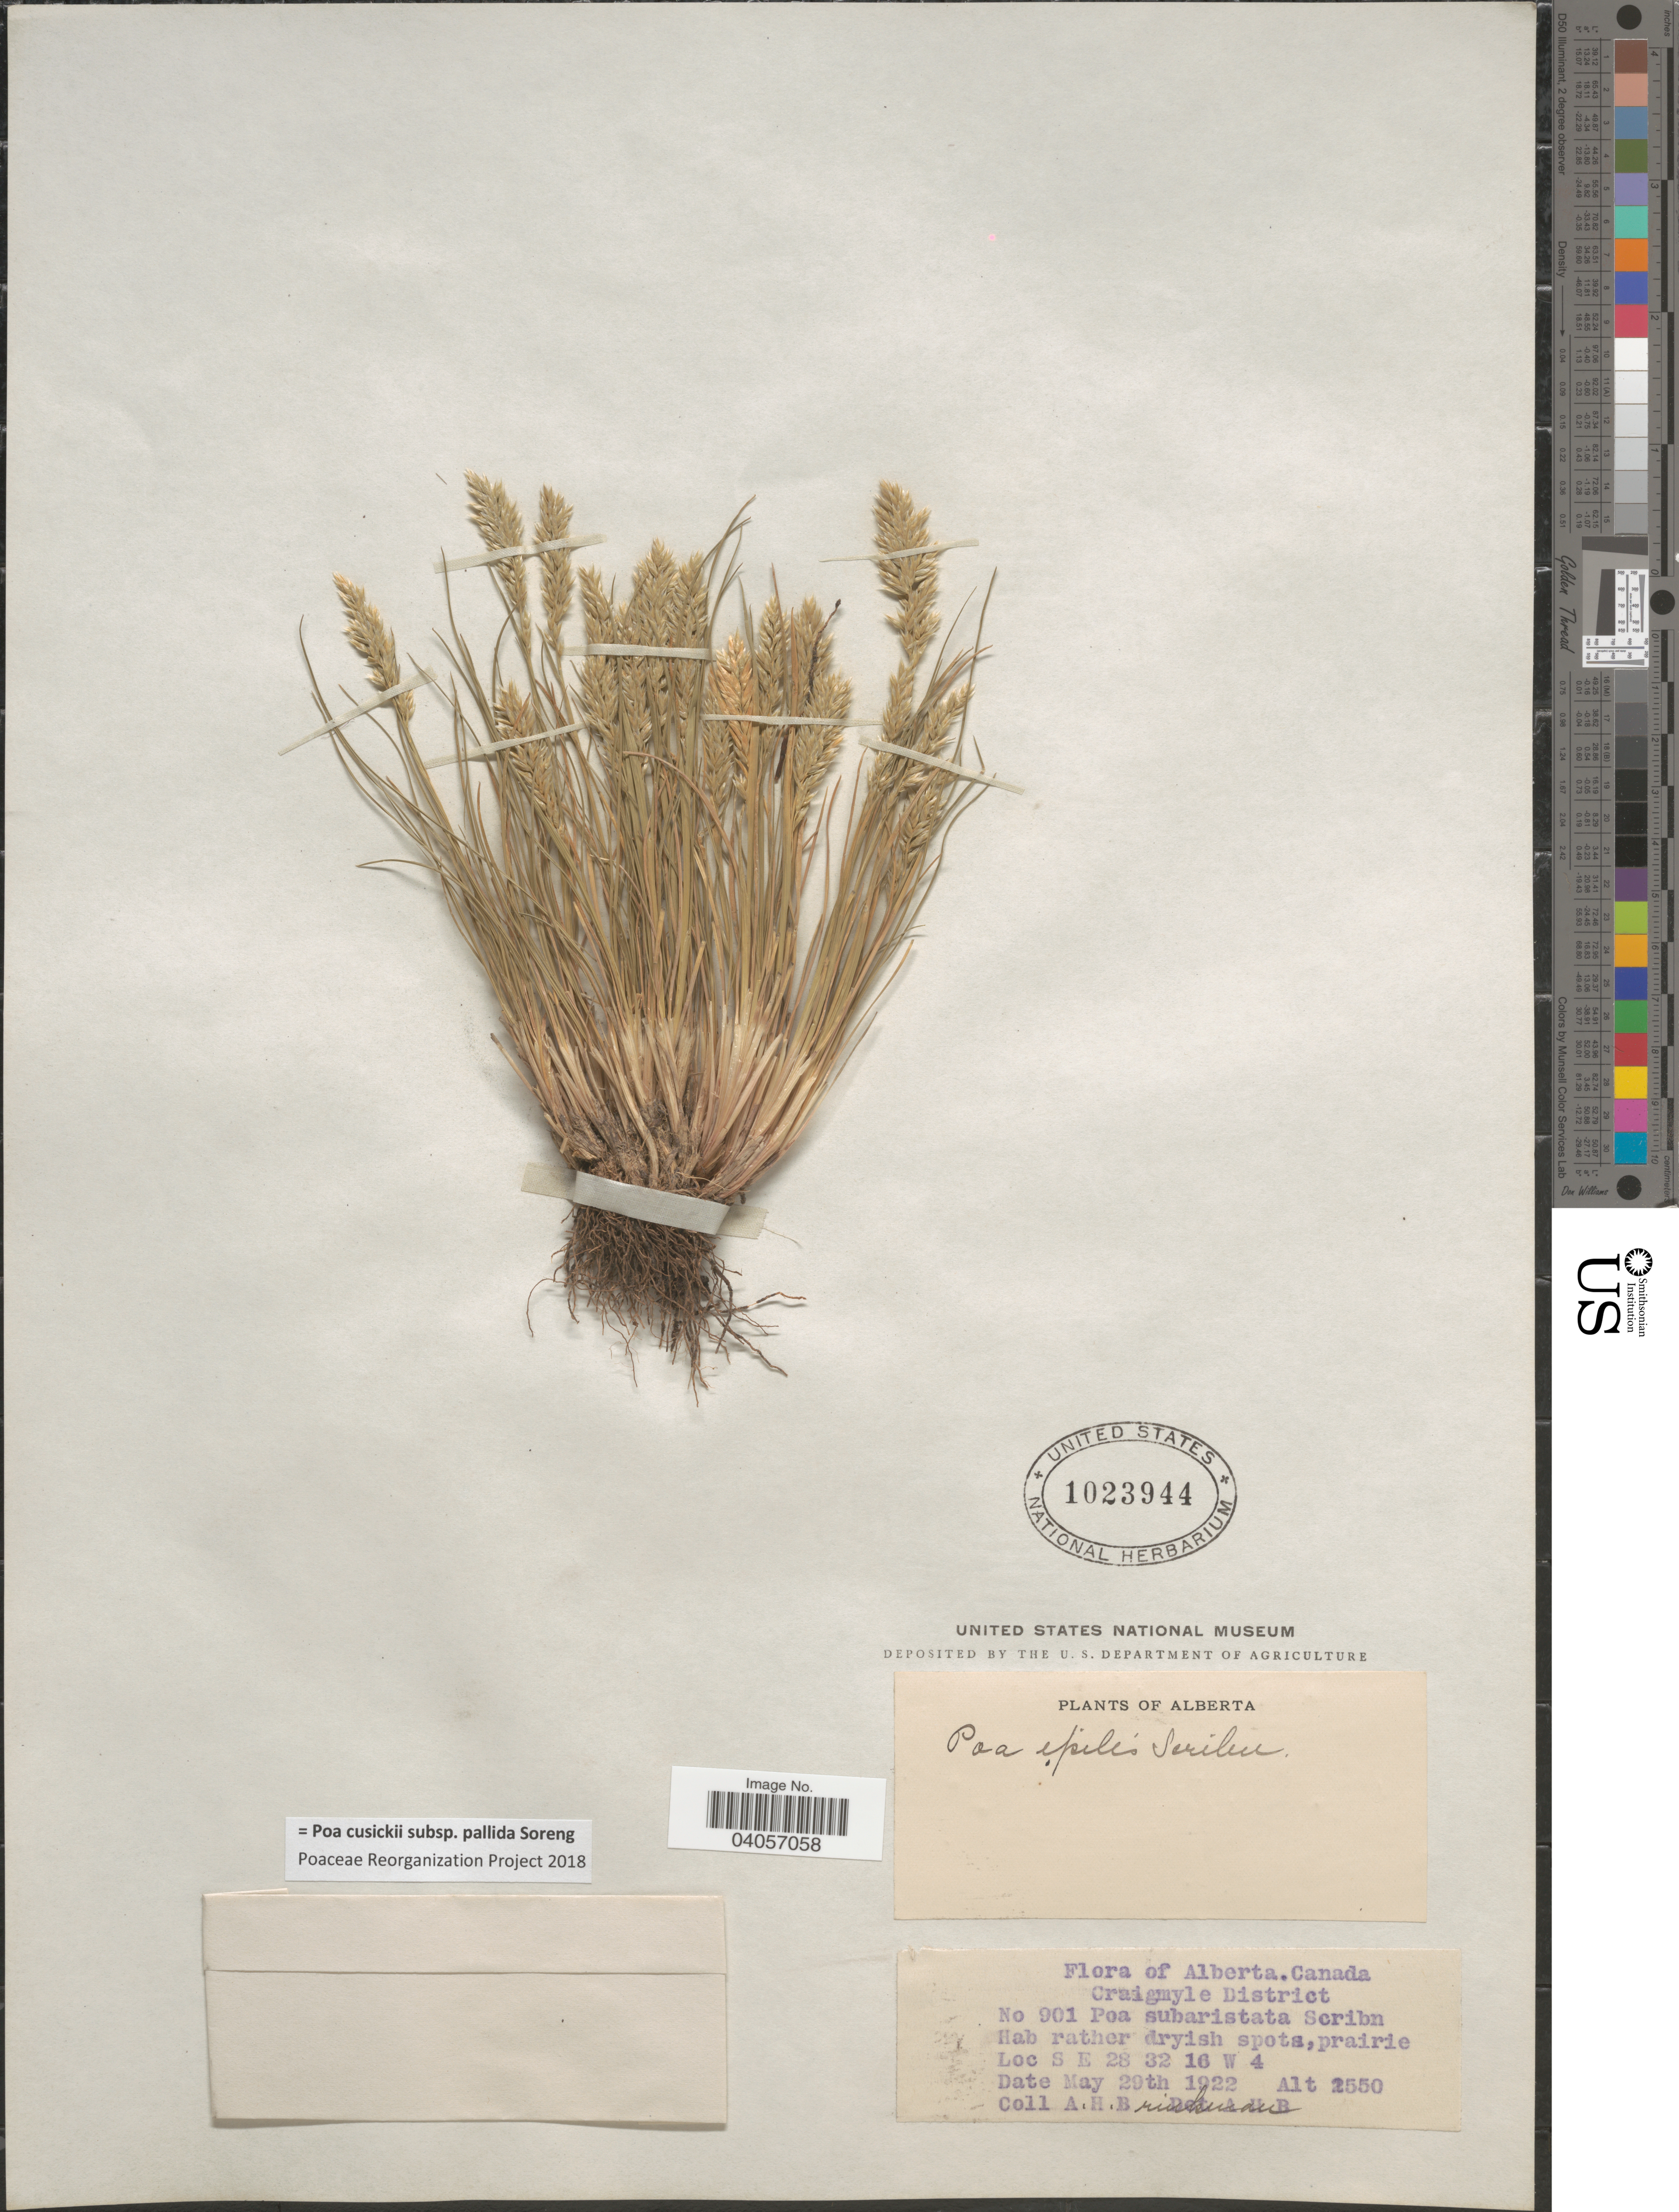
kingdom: Plantae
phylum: Tracheophyta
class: Liliopsida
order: Poales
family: Poaceae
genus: Poa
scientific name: Poa cusickii subsp. pallida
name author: Soreng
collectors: A. Brinkman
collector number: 901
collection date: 1922-05-29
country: Canada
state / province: Alberta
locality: Craigmyle District. S E 28 32 16 W 4.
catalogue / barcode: US 1023944